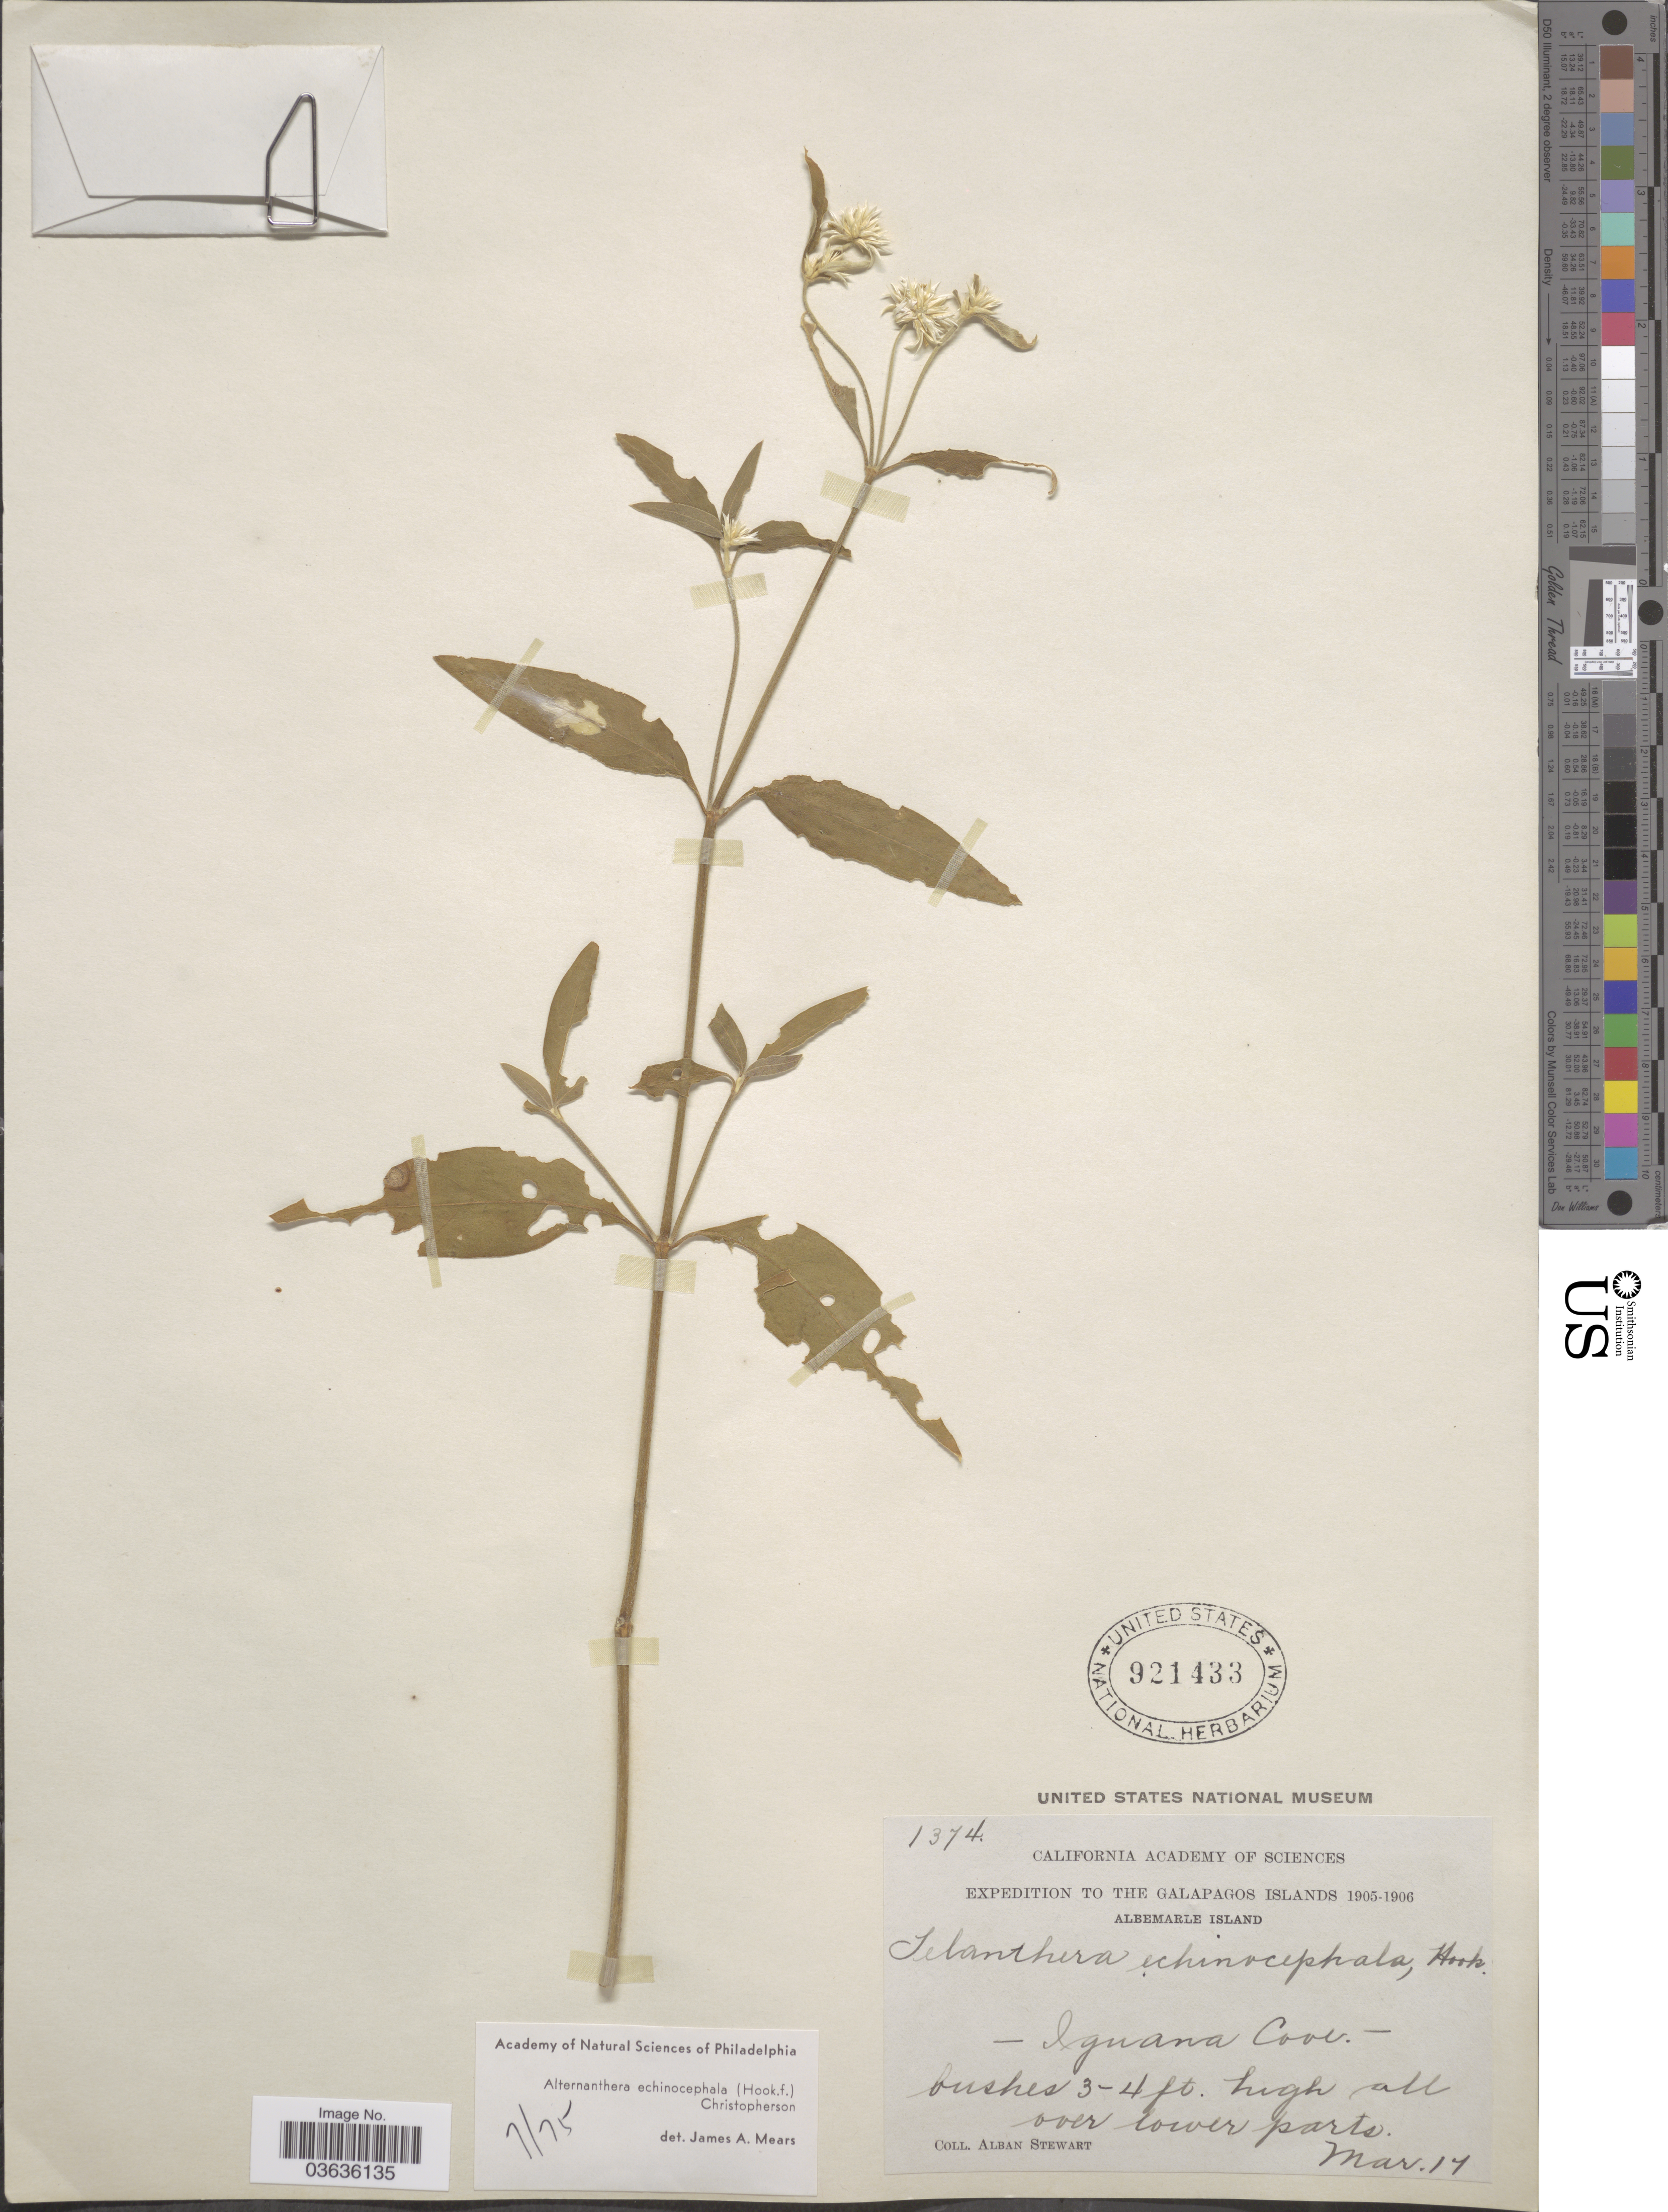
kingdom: Plantae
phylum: Tracheophyta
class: Magnoliopsida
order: Caryophyllales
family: Amaranthaceae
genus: Alternanthera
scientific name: Alternanthera echinocephala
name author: (Hook. f.) Christoph.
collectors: A. Stewart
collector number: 1374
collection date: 1905-03-17/1906-03-17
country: Ecuador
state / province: Colón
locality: The Galapagos Islands. Albemarle Island. Iguana Cove.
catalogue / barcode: US 921433